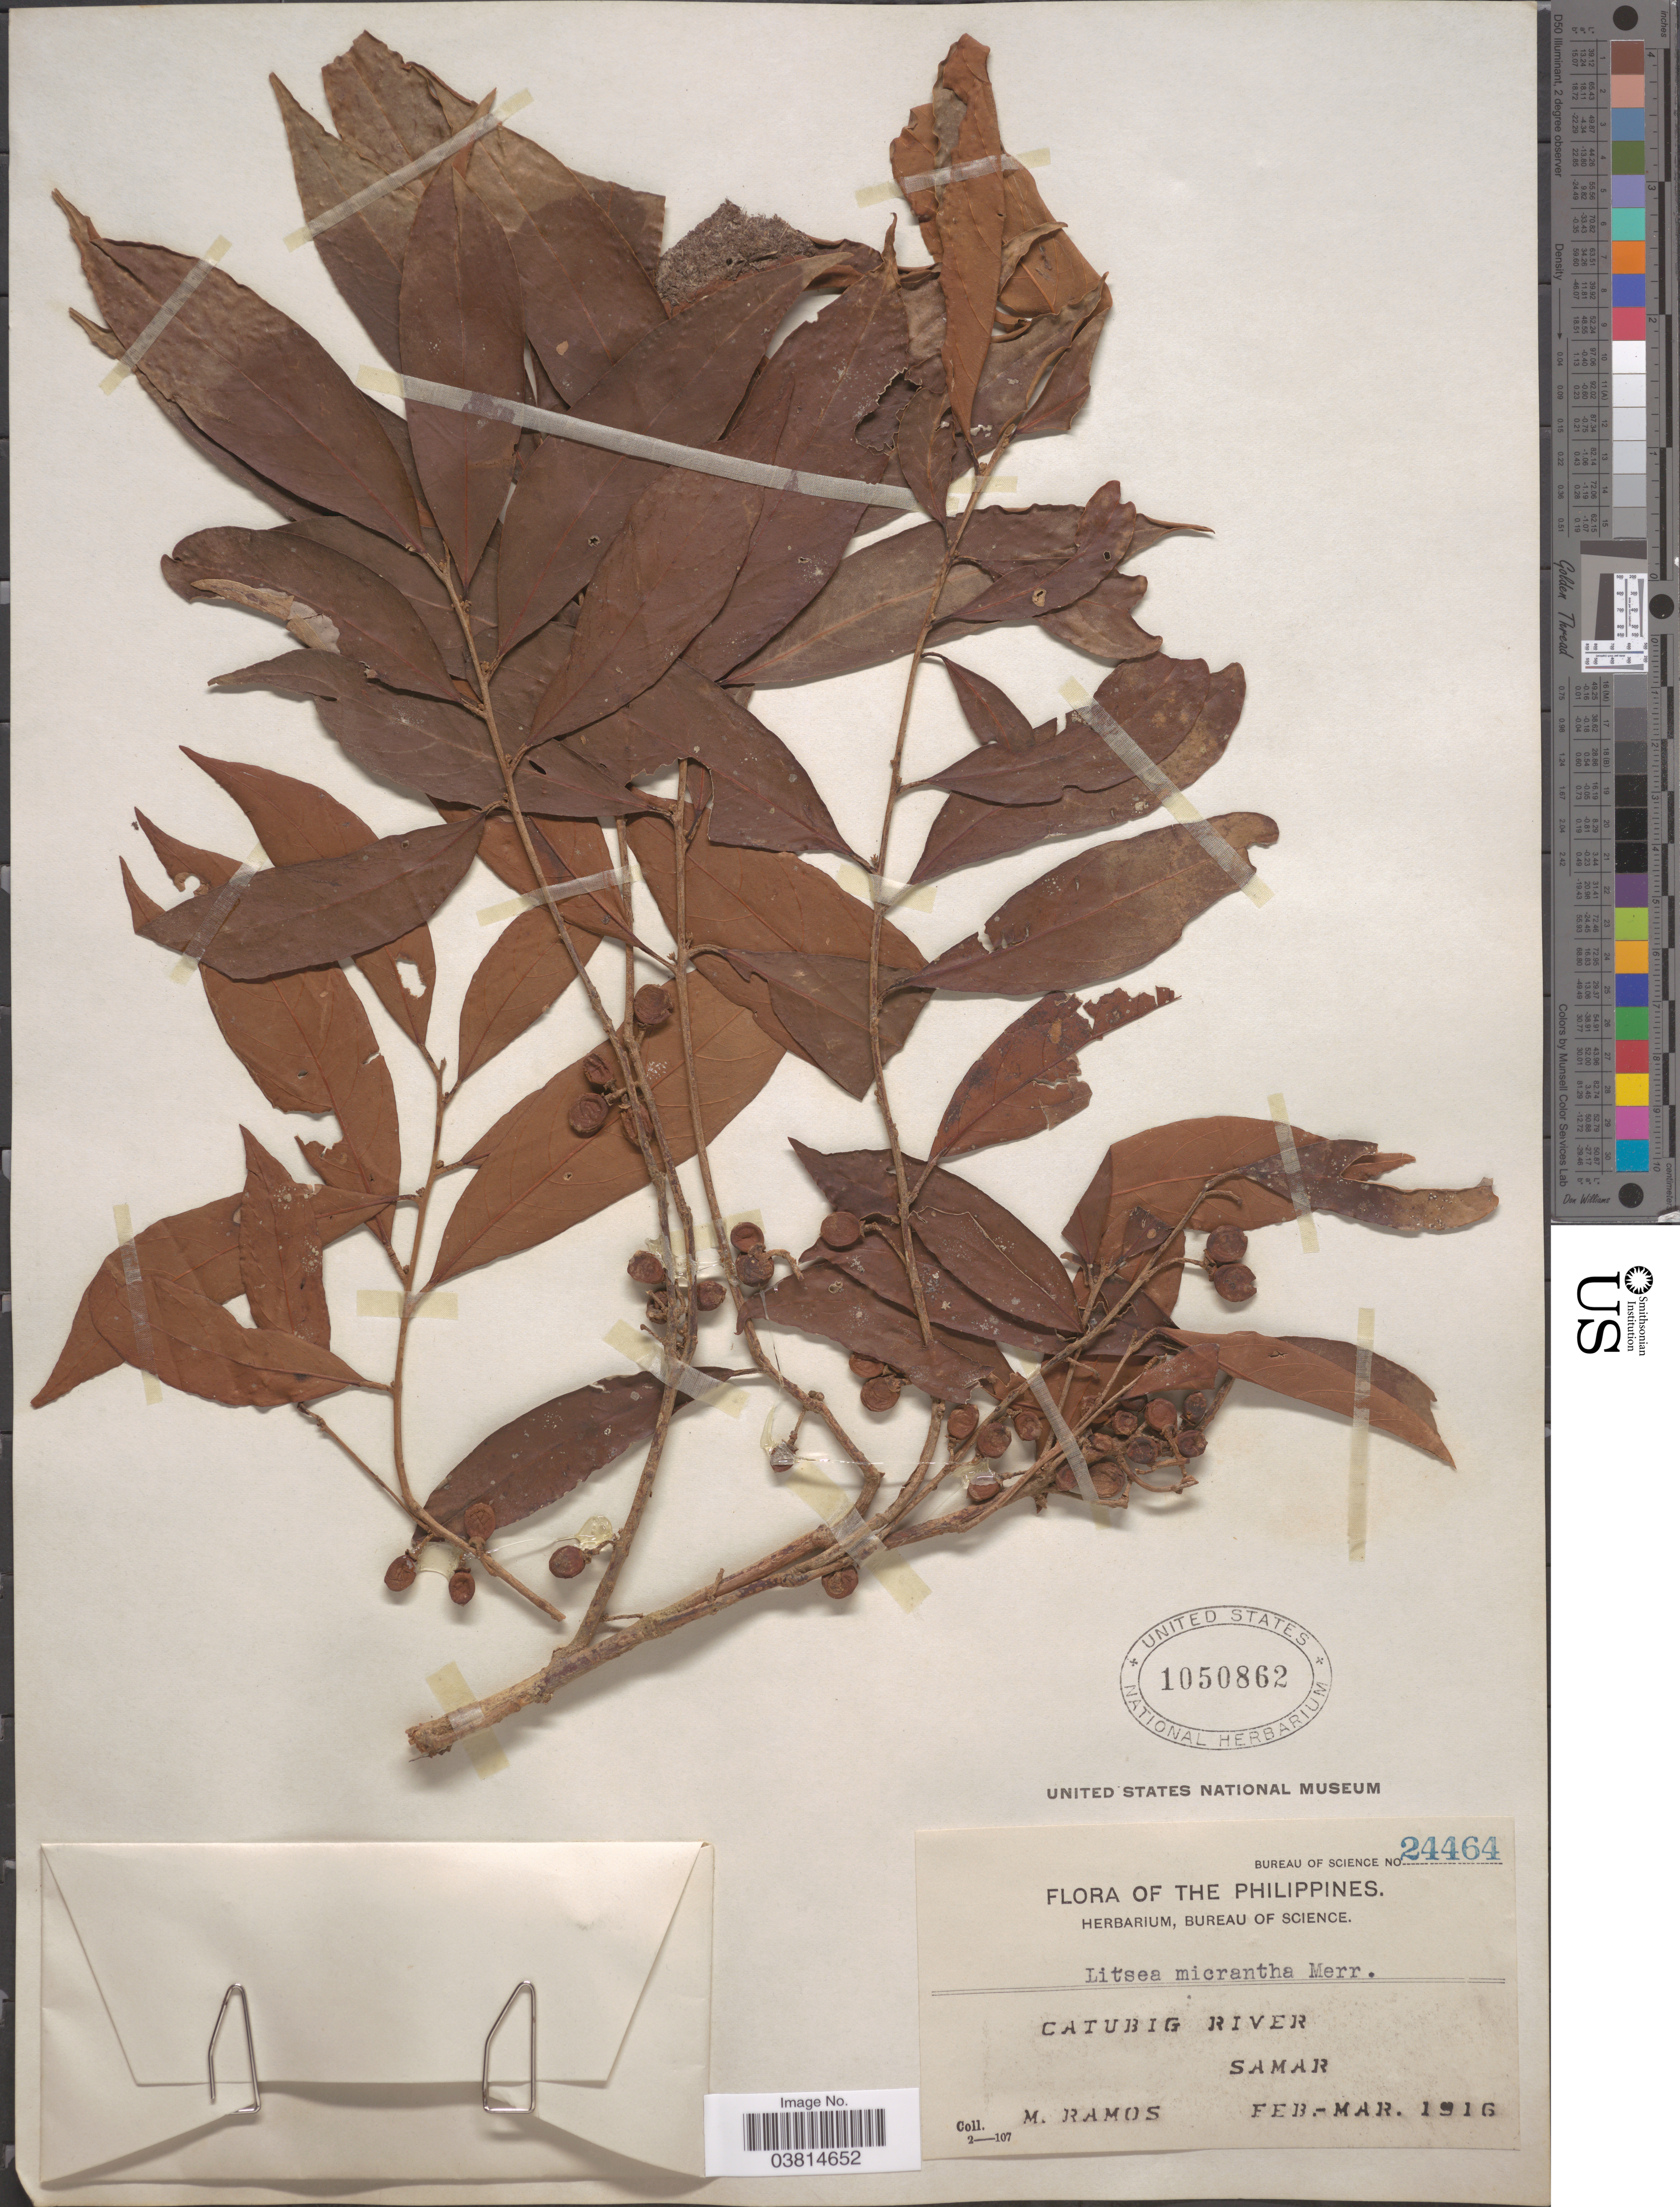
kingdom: Plantae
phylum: Tracheophyta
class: Magnoliopsida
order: Laurales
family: Lauraceae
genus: Litsea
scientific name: Litsea micrantha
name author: Merr.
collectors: M. Ramos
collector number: Bureau of Science 24464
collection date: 1916-02/1916-03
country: Philippines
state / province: Eastern Visayas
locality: Catubig River. Samar.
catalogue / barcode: US 1050862